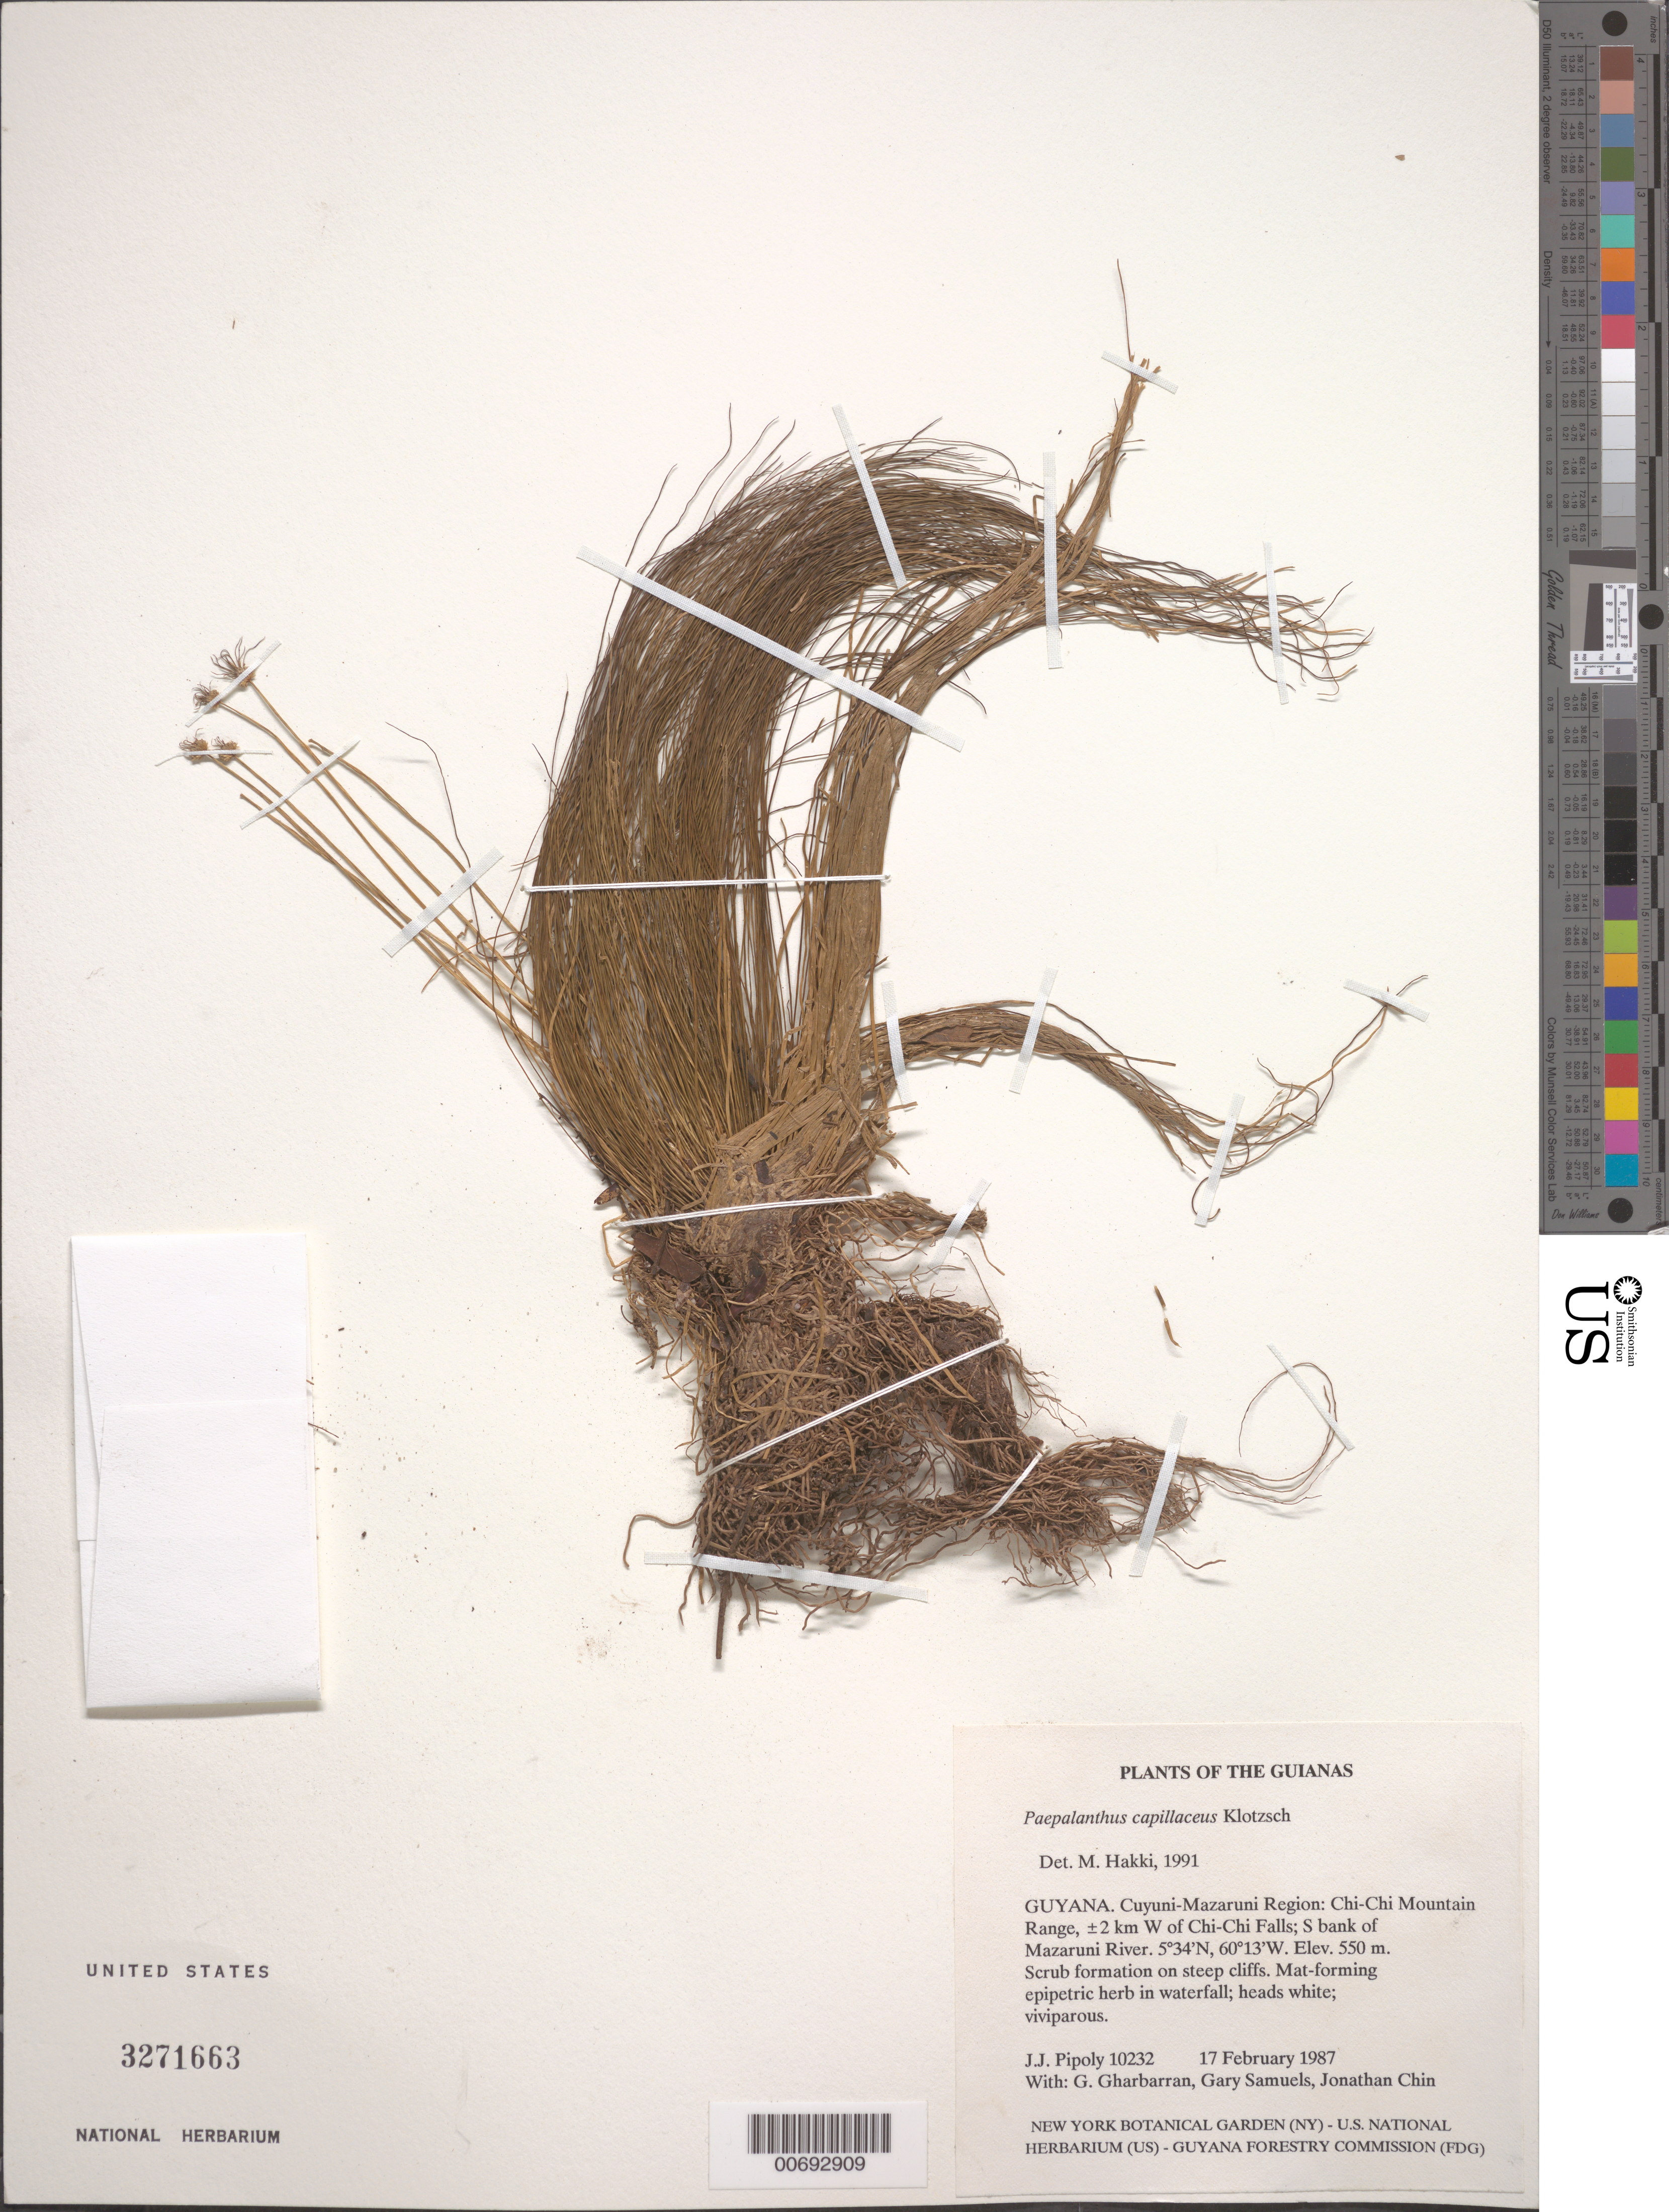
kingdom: Plantae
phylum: Tracheophyta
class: Liliopsida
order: Poales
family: Eriocaulaceae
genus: Paepalanthus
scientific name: Paepalanthus capillaceus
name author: Klotzsch ex Körn.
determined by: Hakki, M. J.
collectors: J. J. Pipoly, G. Gharbarran, G. Samuels & J. Chin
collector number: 10232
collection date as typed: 17 February 1987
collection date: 1987-02-17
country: Guyana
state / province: Cuyuni-Mazaruni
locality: Chi-Chi Mountain Range, ±2 km W of Chi-Chi Falls; S bank of Mazaruni River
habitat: Scrub formation on steep cliffs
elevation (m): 550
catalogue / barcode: US 3271663